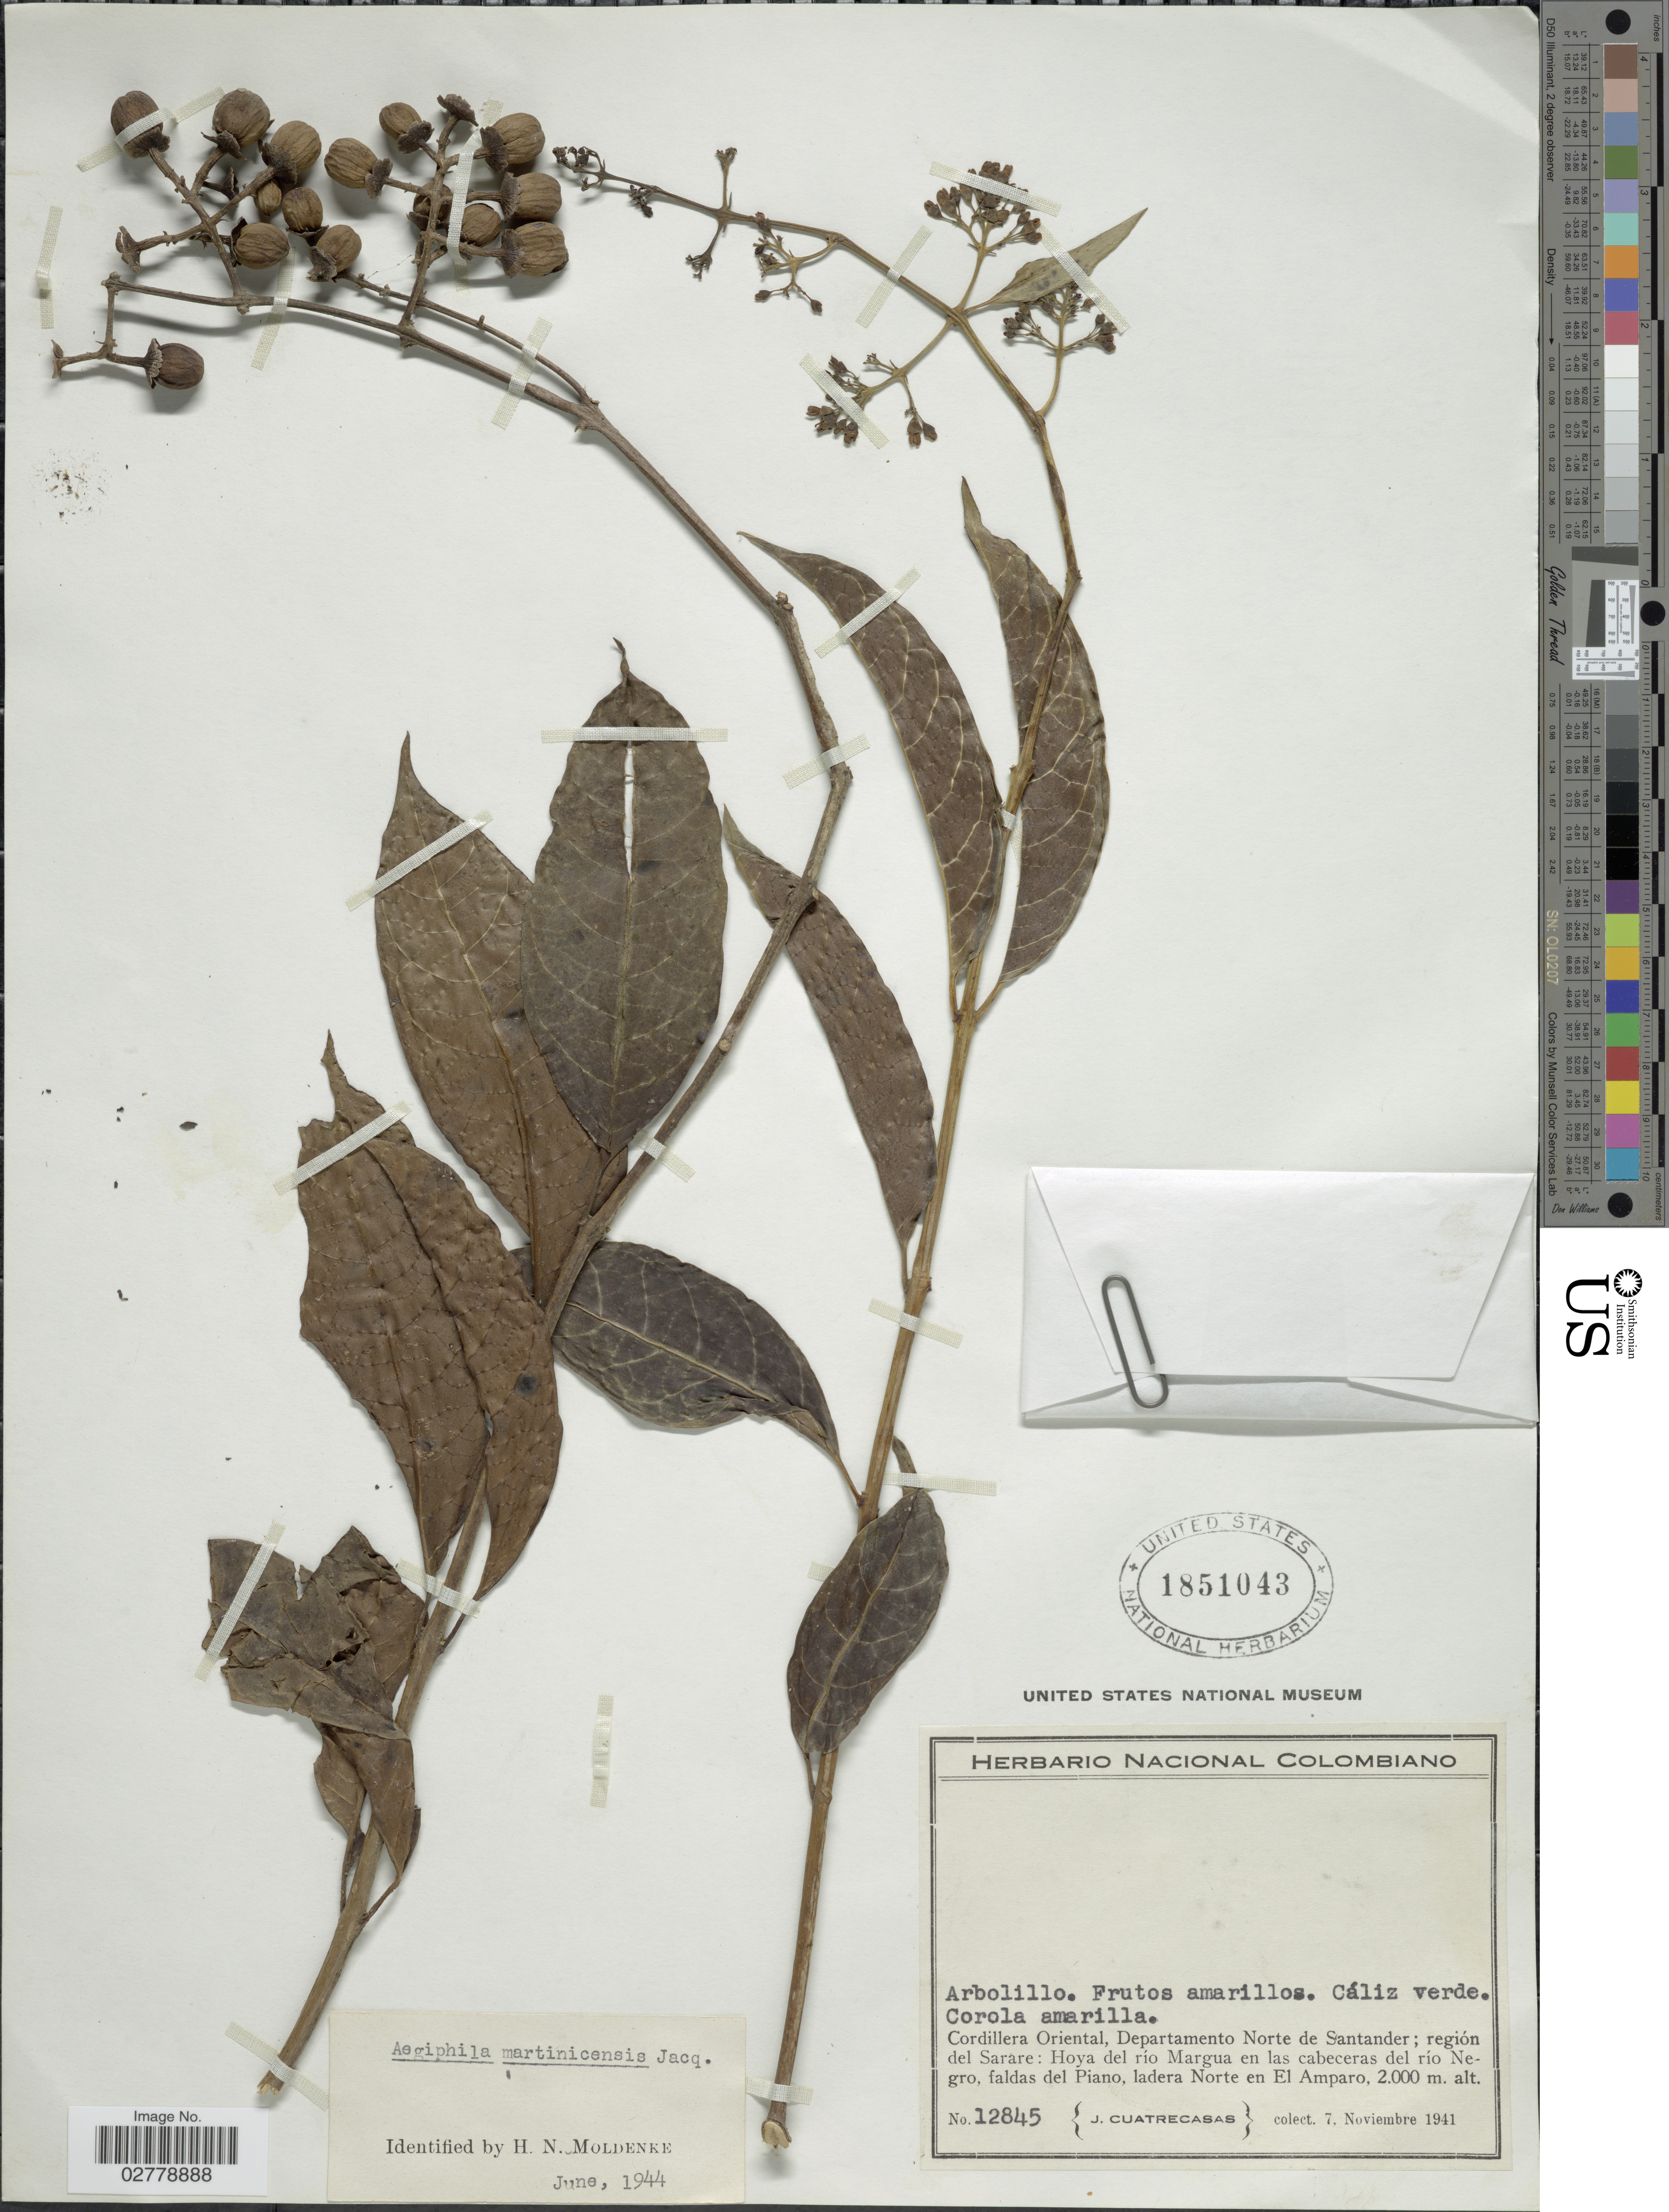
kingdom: Plantae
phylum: Tracheophyta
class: Magnoliopsida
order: Lamiales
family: Lamiaceae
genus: Aegiphila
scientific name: Aegiphila martinicensis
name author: Jacq.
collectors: J. Cuatrecasas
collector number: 12845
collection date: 1941-11-07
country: Colombia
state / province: Norte de Santander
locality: Cordillera Oriental, región del Sarare: Hoya del río Margua en las cabeceras del río Negro, faldas del Piano, ladera Norte en El Amparo.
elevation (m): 2000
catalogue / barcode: US 1851043